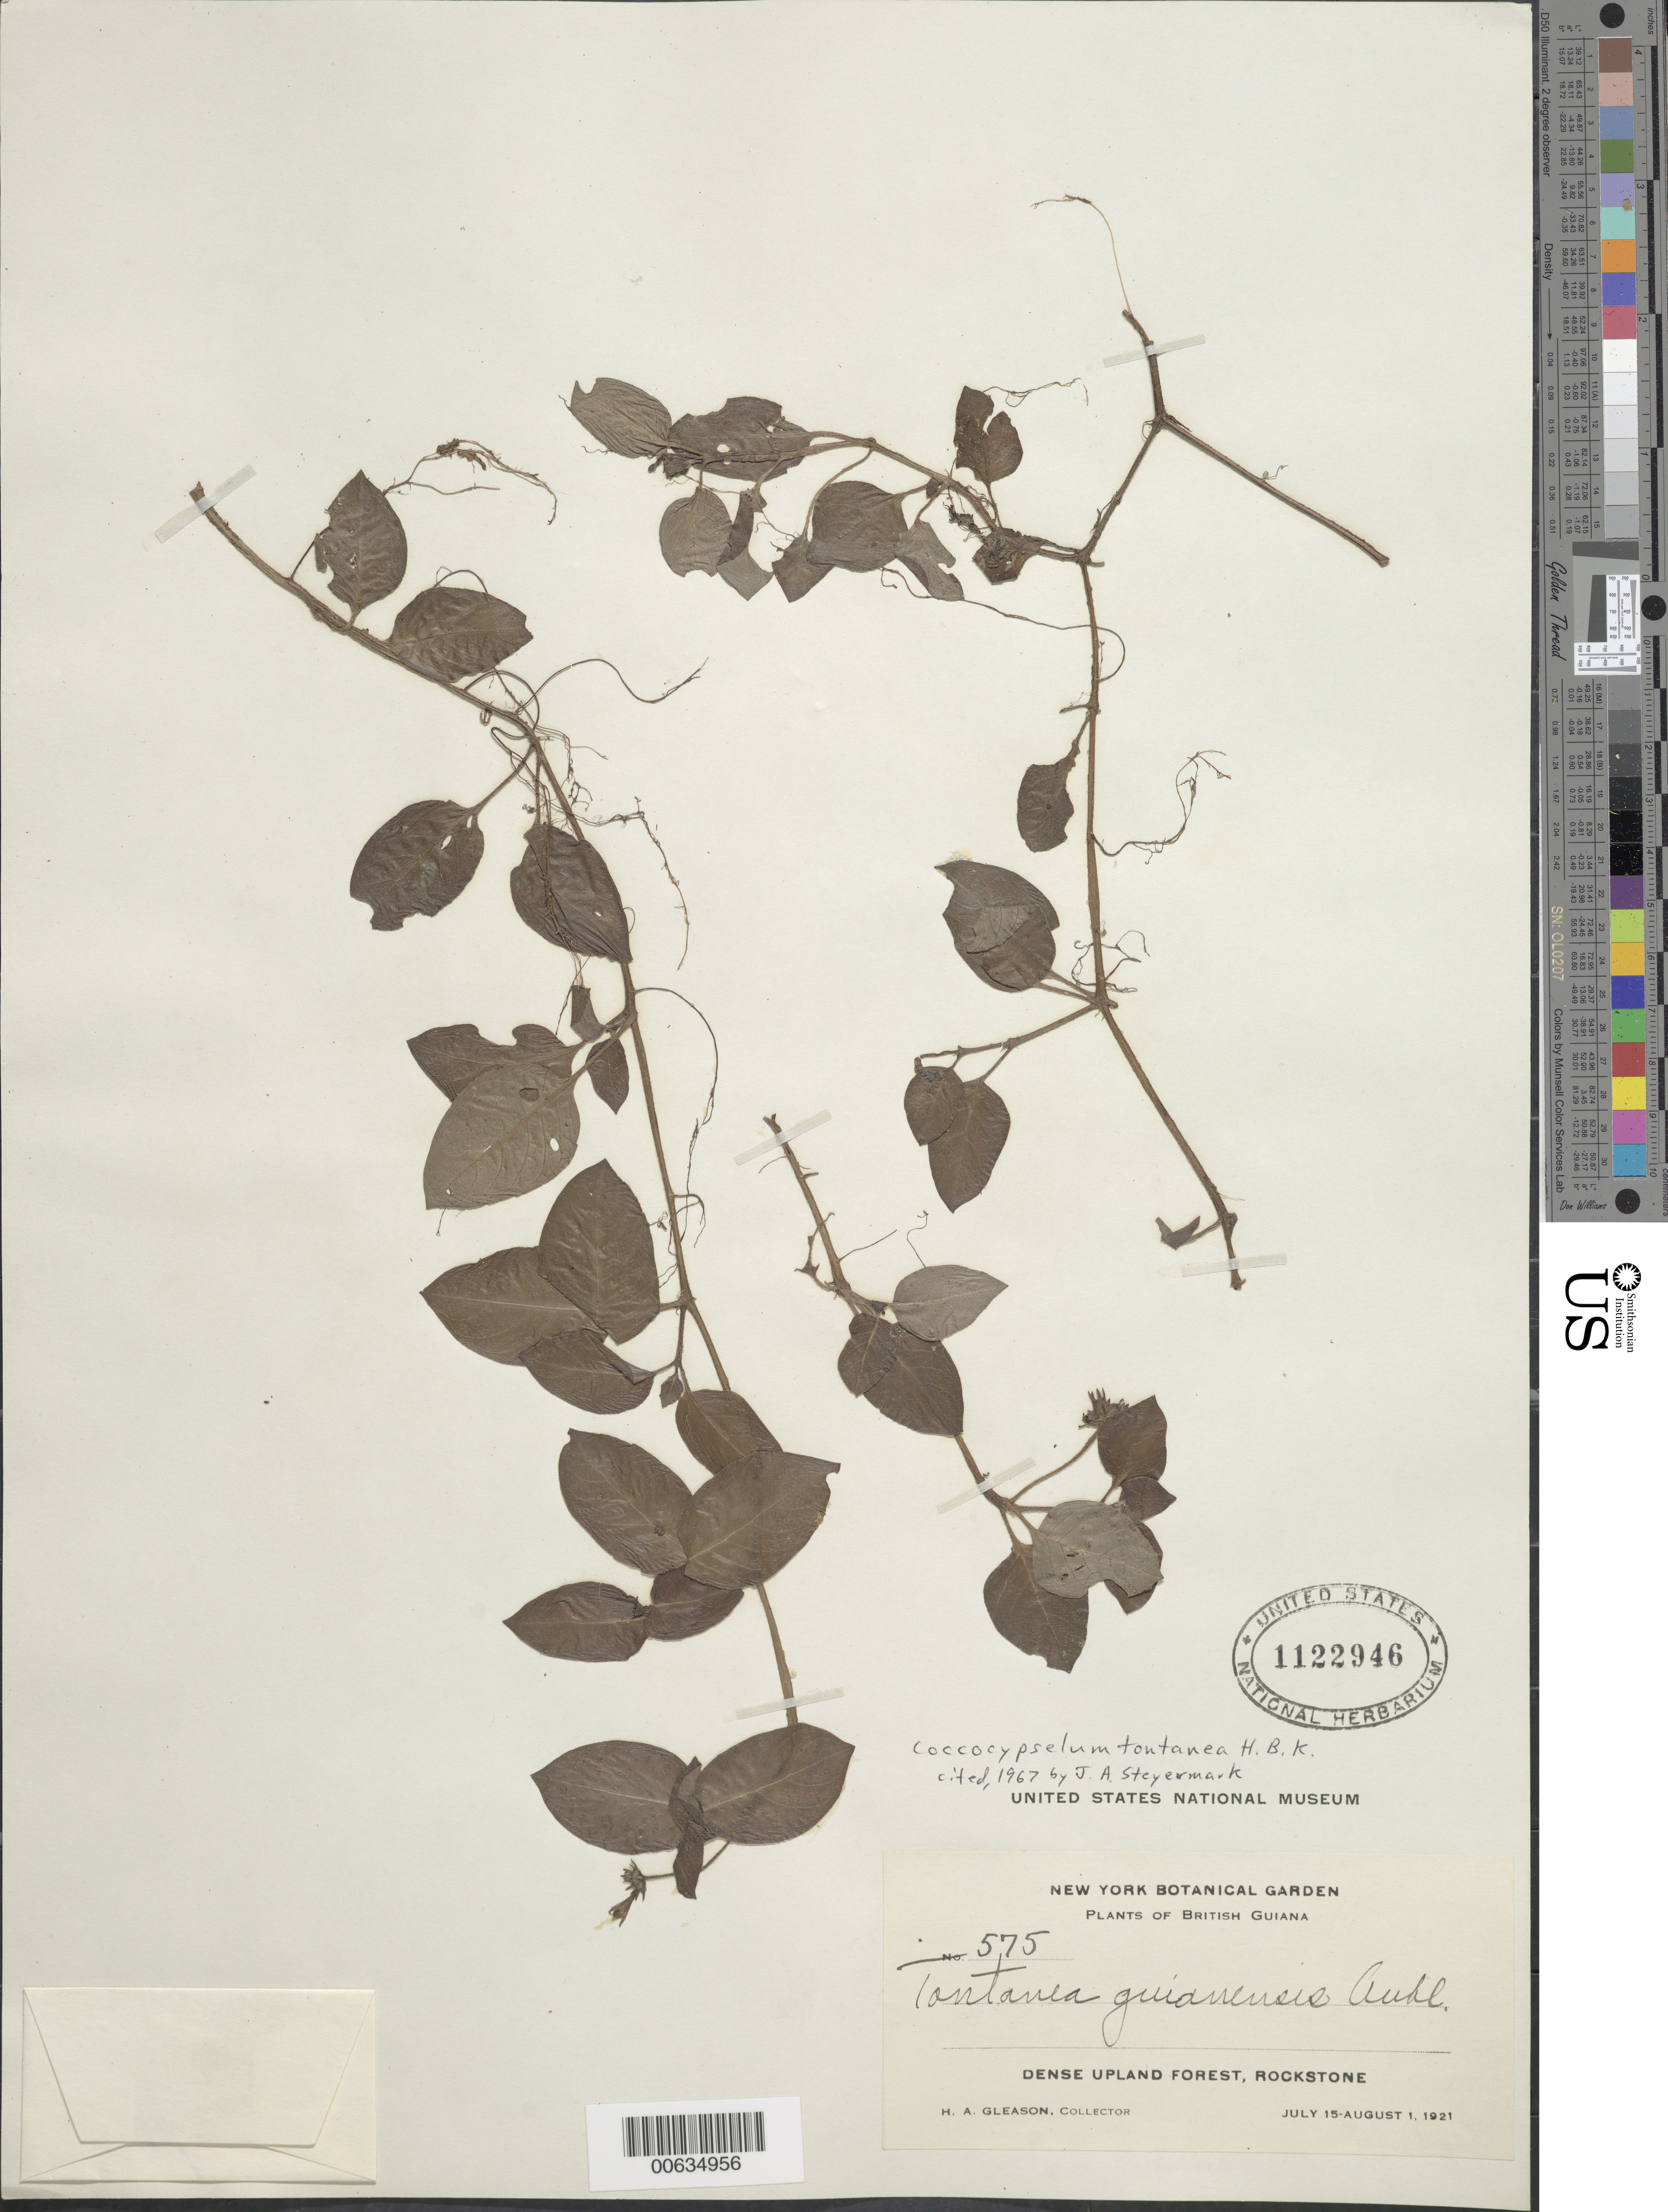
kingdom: Plantae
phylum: Tracheophyta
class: Magnoliopsida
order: Gentianales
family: Rubiaceae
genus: Coccocypselum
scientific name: Coccocypselum tontanea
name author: Kunth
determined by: Steyermark, Julian A., (VEN)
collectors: H. A. Gleason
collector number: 575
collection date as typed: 15-Jul-21 to 1-Aug-21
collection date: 1921-07-15/1921-08-01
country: Guyana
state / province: U. Demerara-Berbice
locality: Rockstone, in and about the village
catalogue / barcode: US 1122946